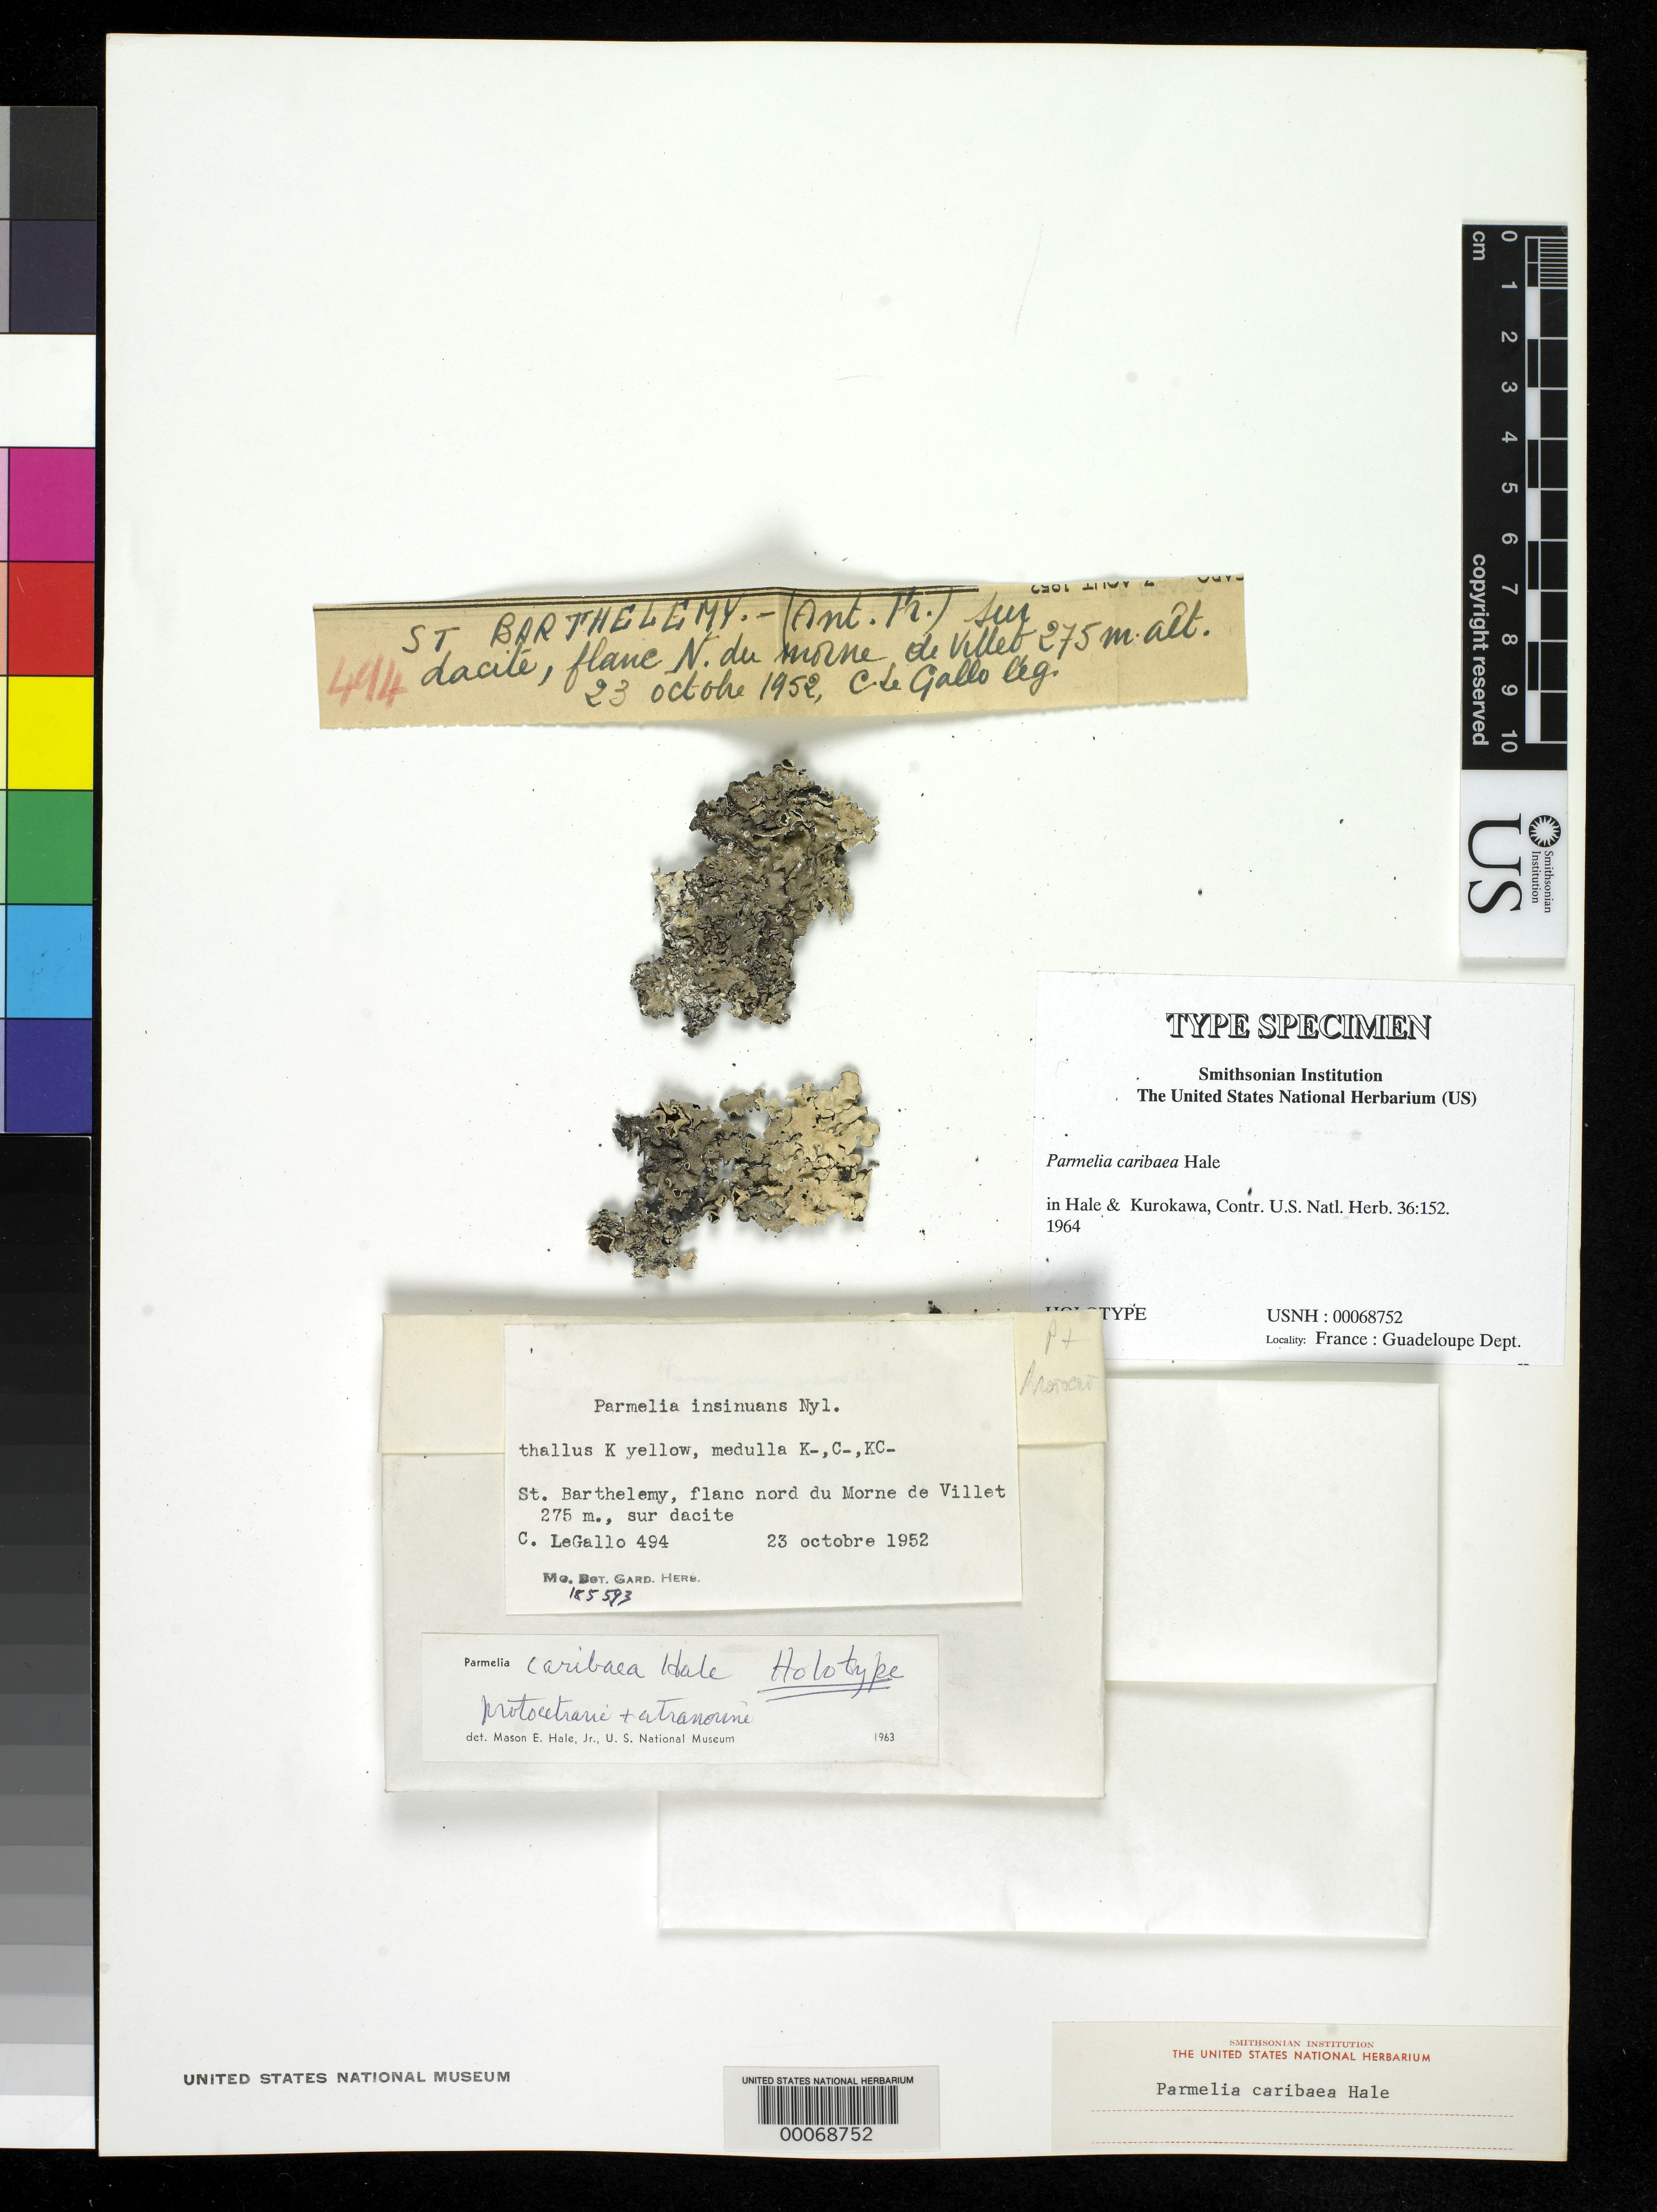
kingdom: Fungi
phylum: Ascomycota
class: Lecanoromycetes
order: Lecanorales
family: Parmeliaceae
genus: Parmelia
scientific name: Parmelia caribaea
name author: Hale in Hale & Kurok.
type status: Holotype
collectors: C. Le Gallo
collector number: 494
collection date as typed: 23 Oct 1952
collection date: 1952-10-23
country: Saint Barthélemy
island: St. Barthélemy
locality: St. Barthelemy, flanc nord du Morne de Villet. [St Barthelemy, northern side of Morne de Villet.]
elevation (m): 275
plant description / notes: Holotype originally deposited at MO, later transferred to US